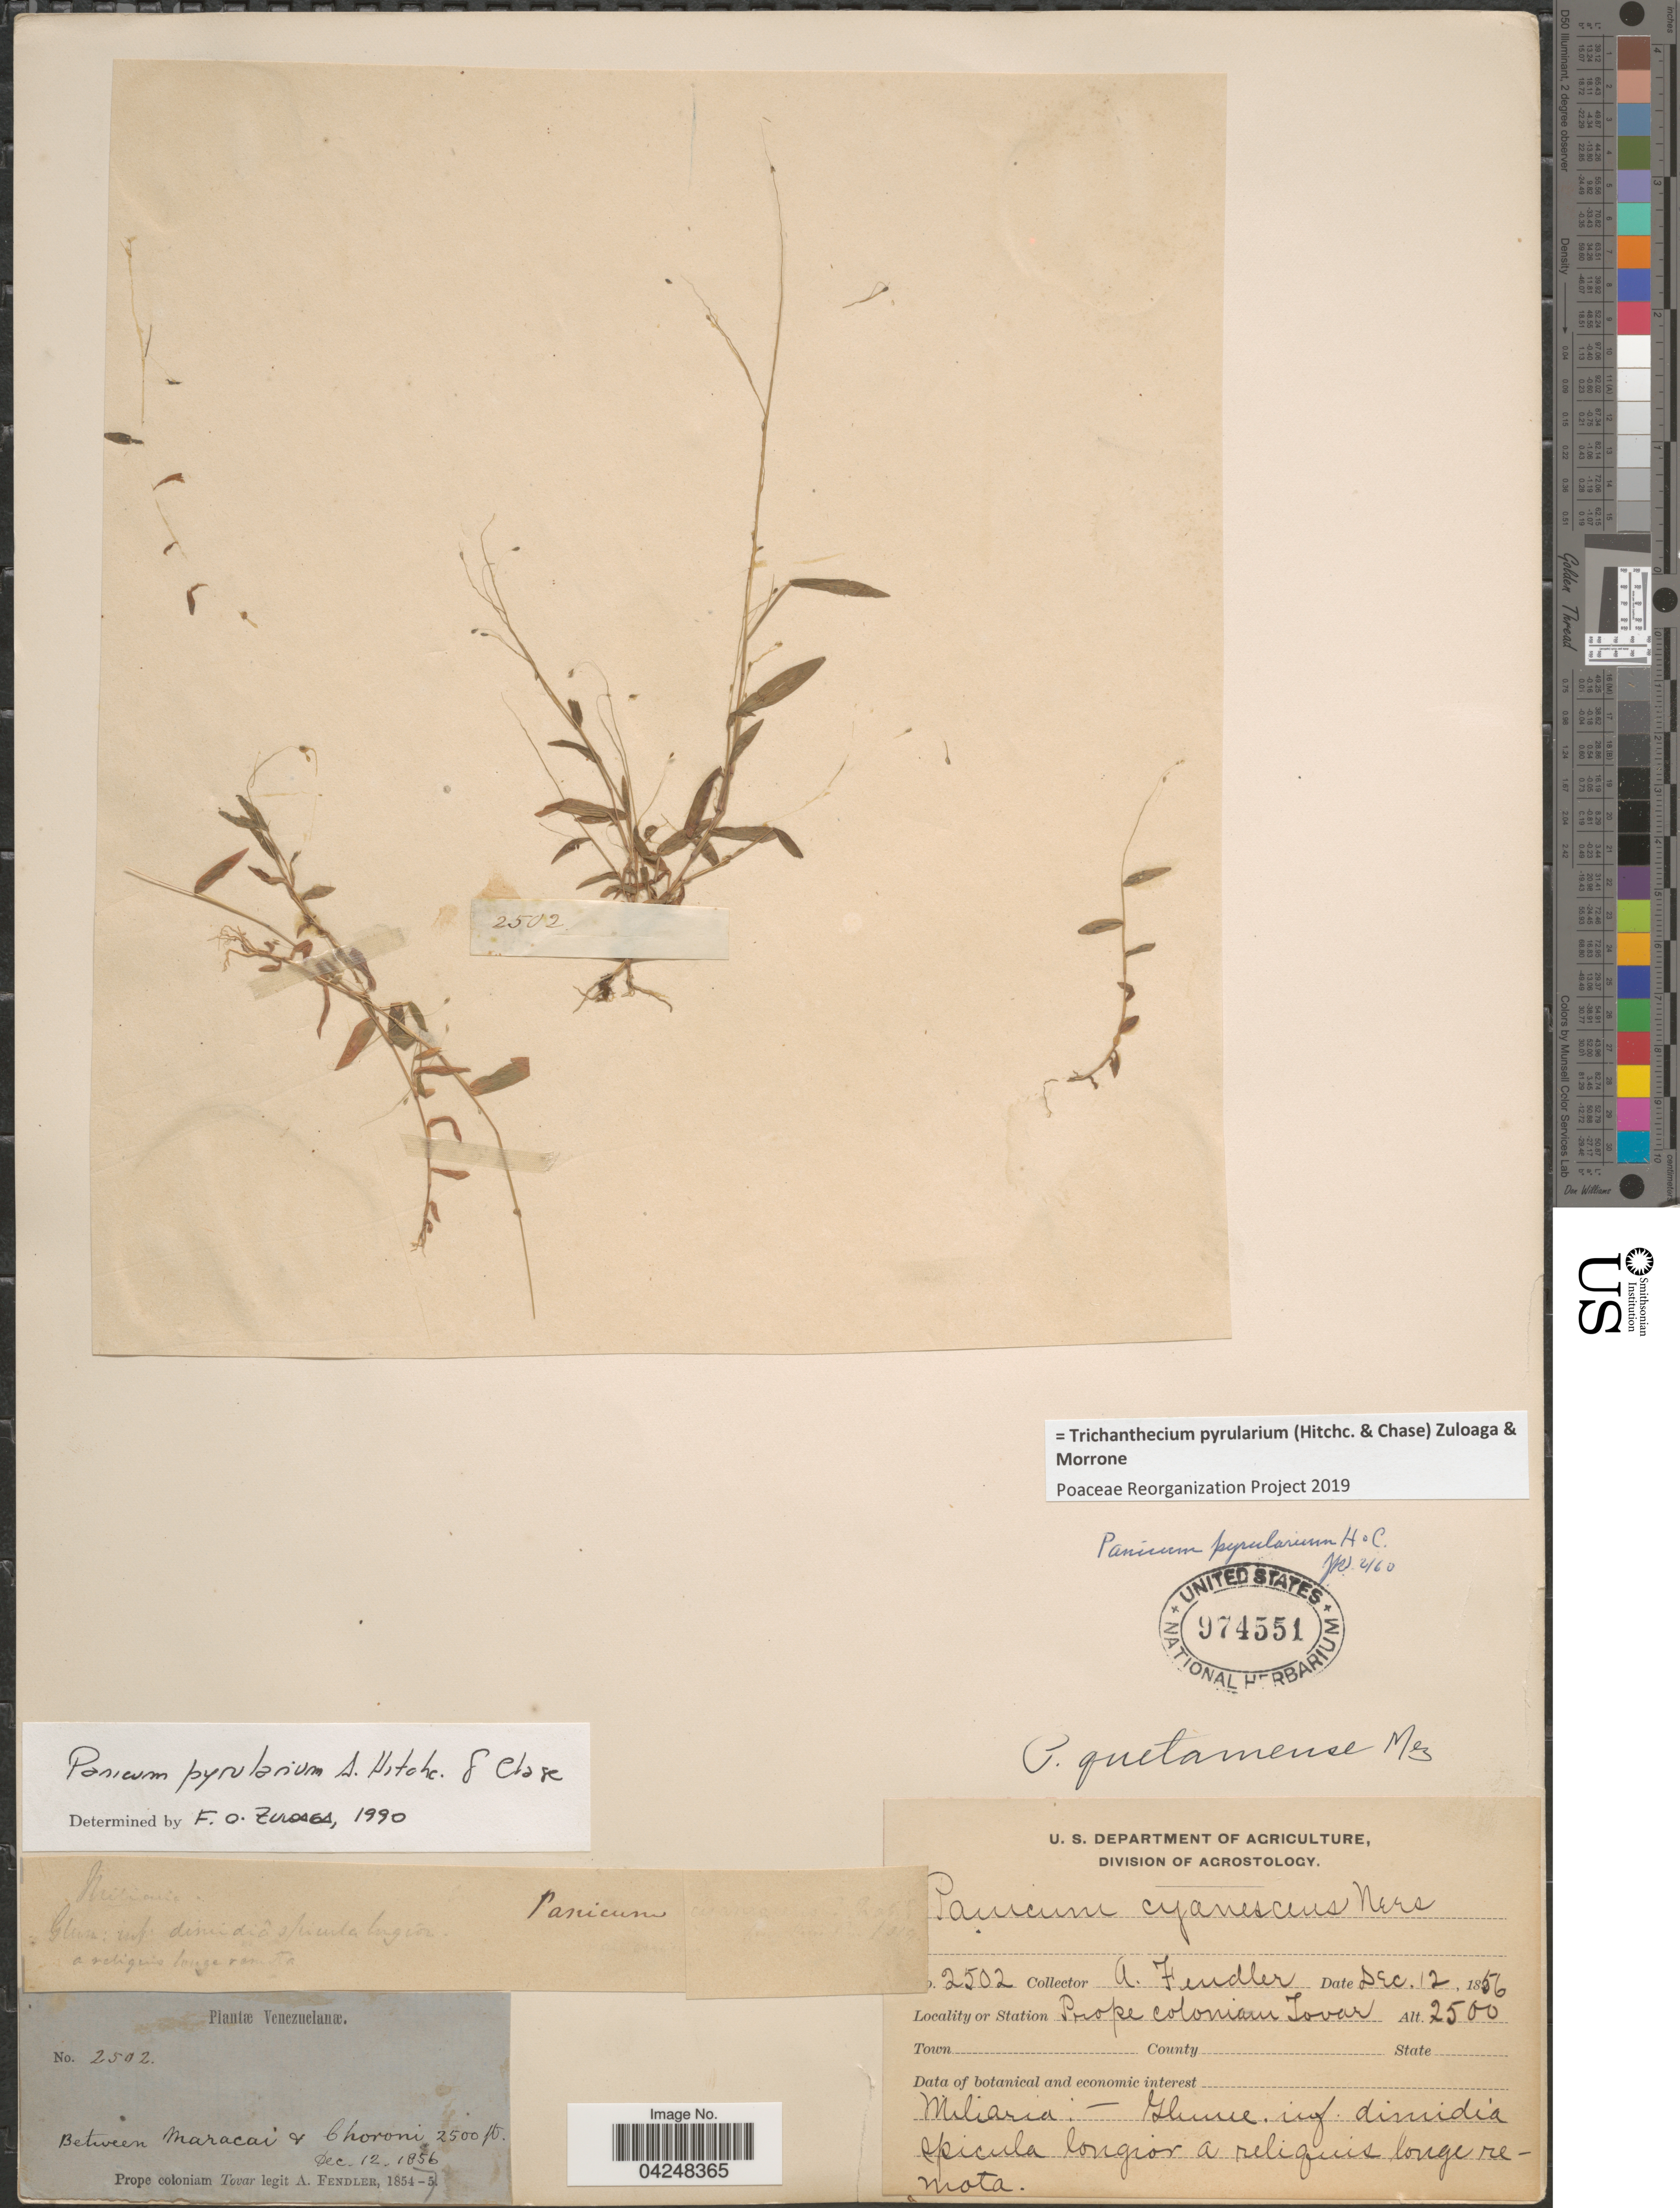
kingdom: Plantae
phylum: Tracheophyta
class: Liliopsida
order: Poales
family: Poaceae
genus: Trichanthecium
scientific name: Trichanthecium pyrularium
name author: (Hitchc. & Chase) Zuloaga & Morrone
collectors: A. Fendler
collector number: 2502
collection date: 1856-12-12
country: Venezuela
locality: Between Maracai & Choroni. Station [unsure placement] Prope coloniam Tovar.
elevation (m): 762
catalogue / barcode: US 974551